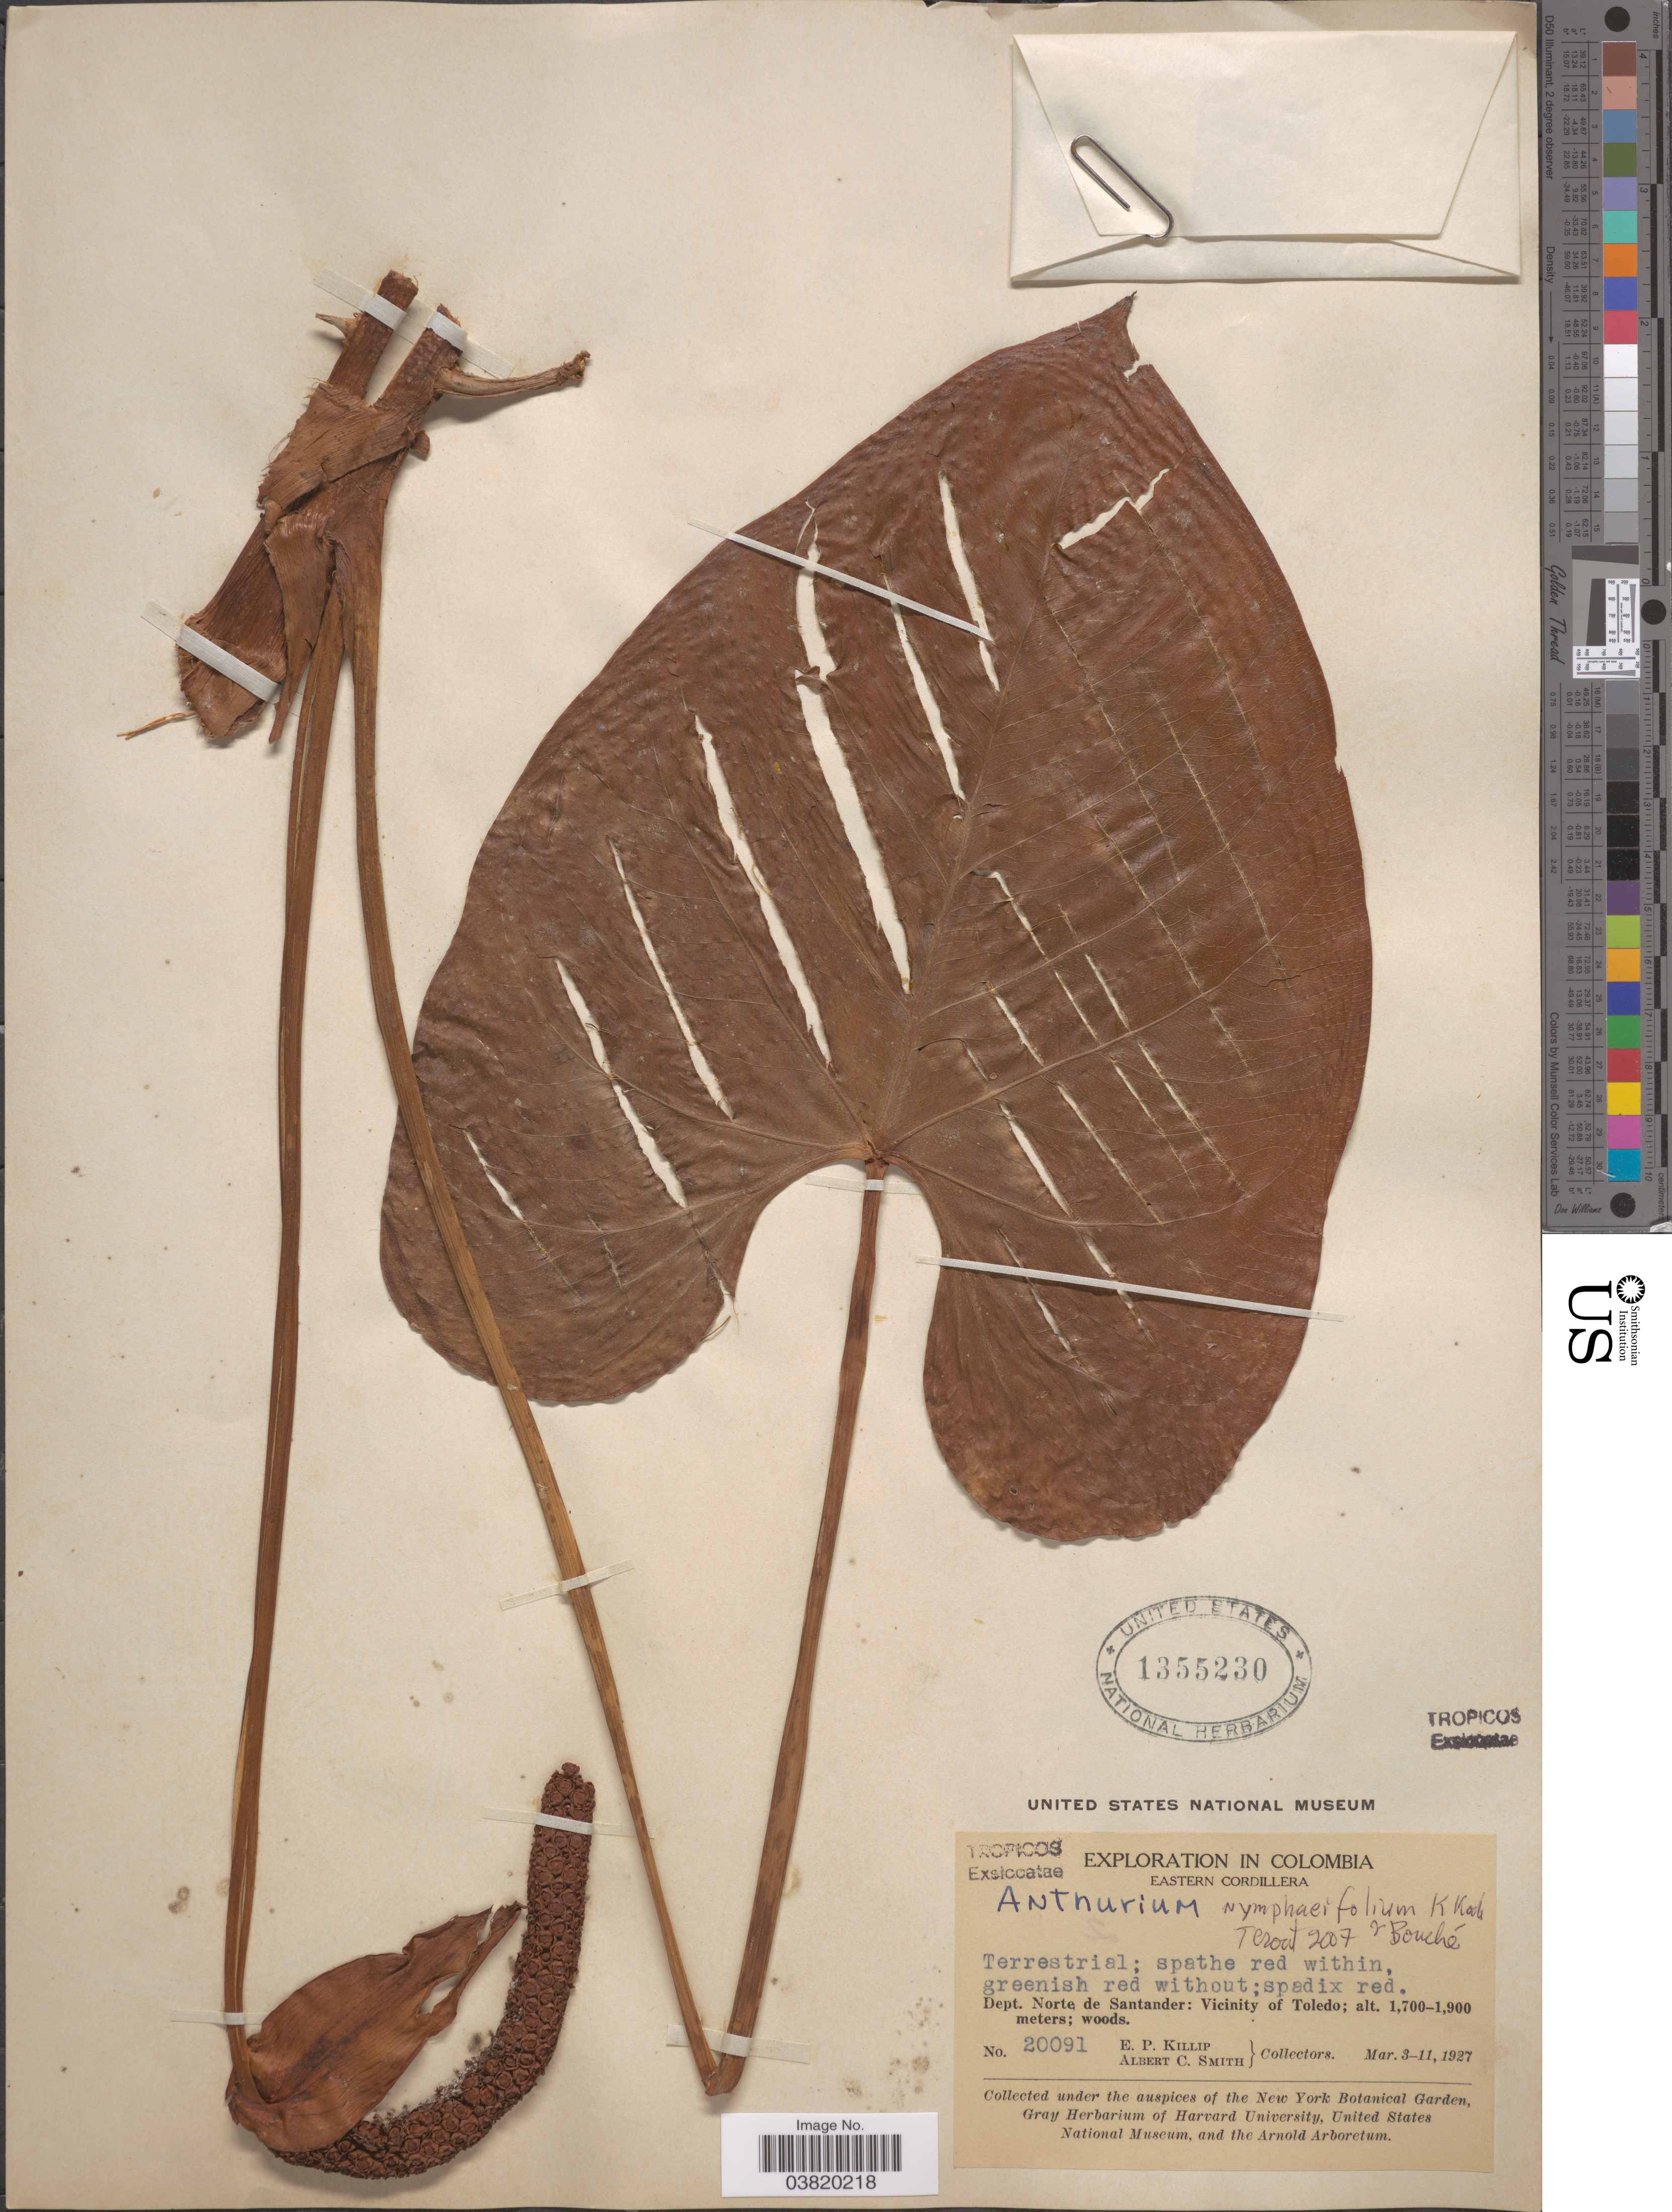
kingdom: Plantae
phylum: Tracheophyta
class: Liliopsida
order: Alismatales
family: Araceae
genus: Anthurium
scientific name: Anthurium nymphaeifolium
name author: K. Koch & C.D. Bouché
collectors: E. P. Killip & A. C. Smith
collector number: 20091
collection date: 1927-03-03/1927-03-11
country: Colombia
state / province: Norte de Santander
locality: Eastern Dept. Norte de Santander: Vicinity of Toledo.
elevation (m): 1700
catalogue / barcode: US 1355230